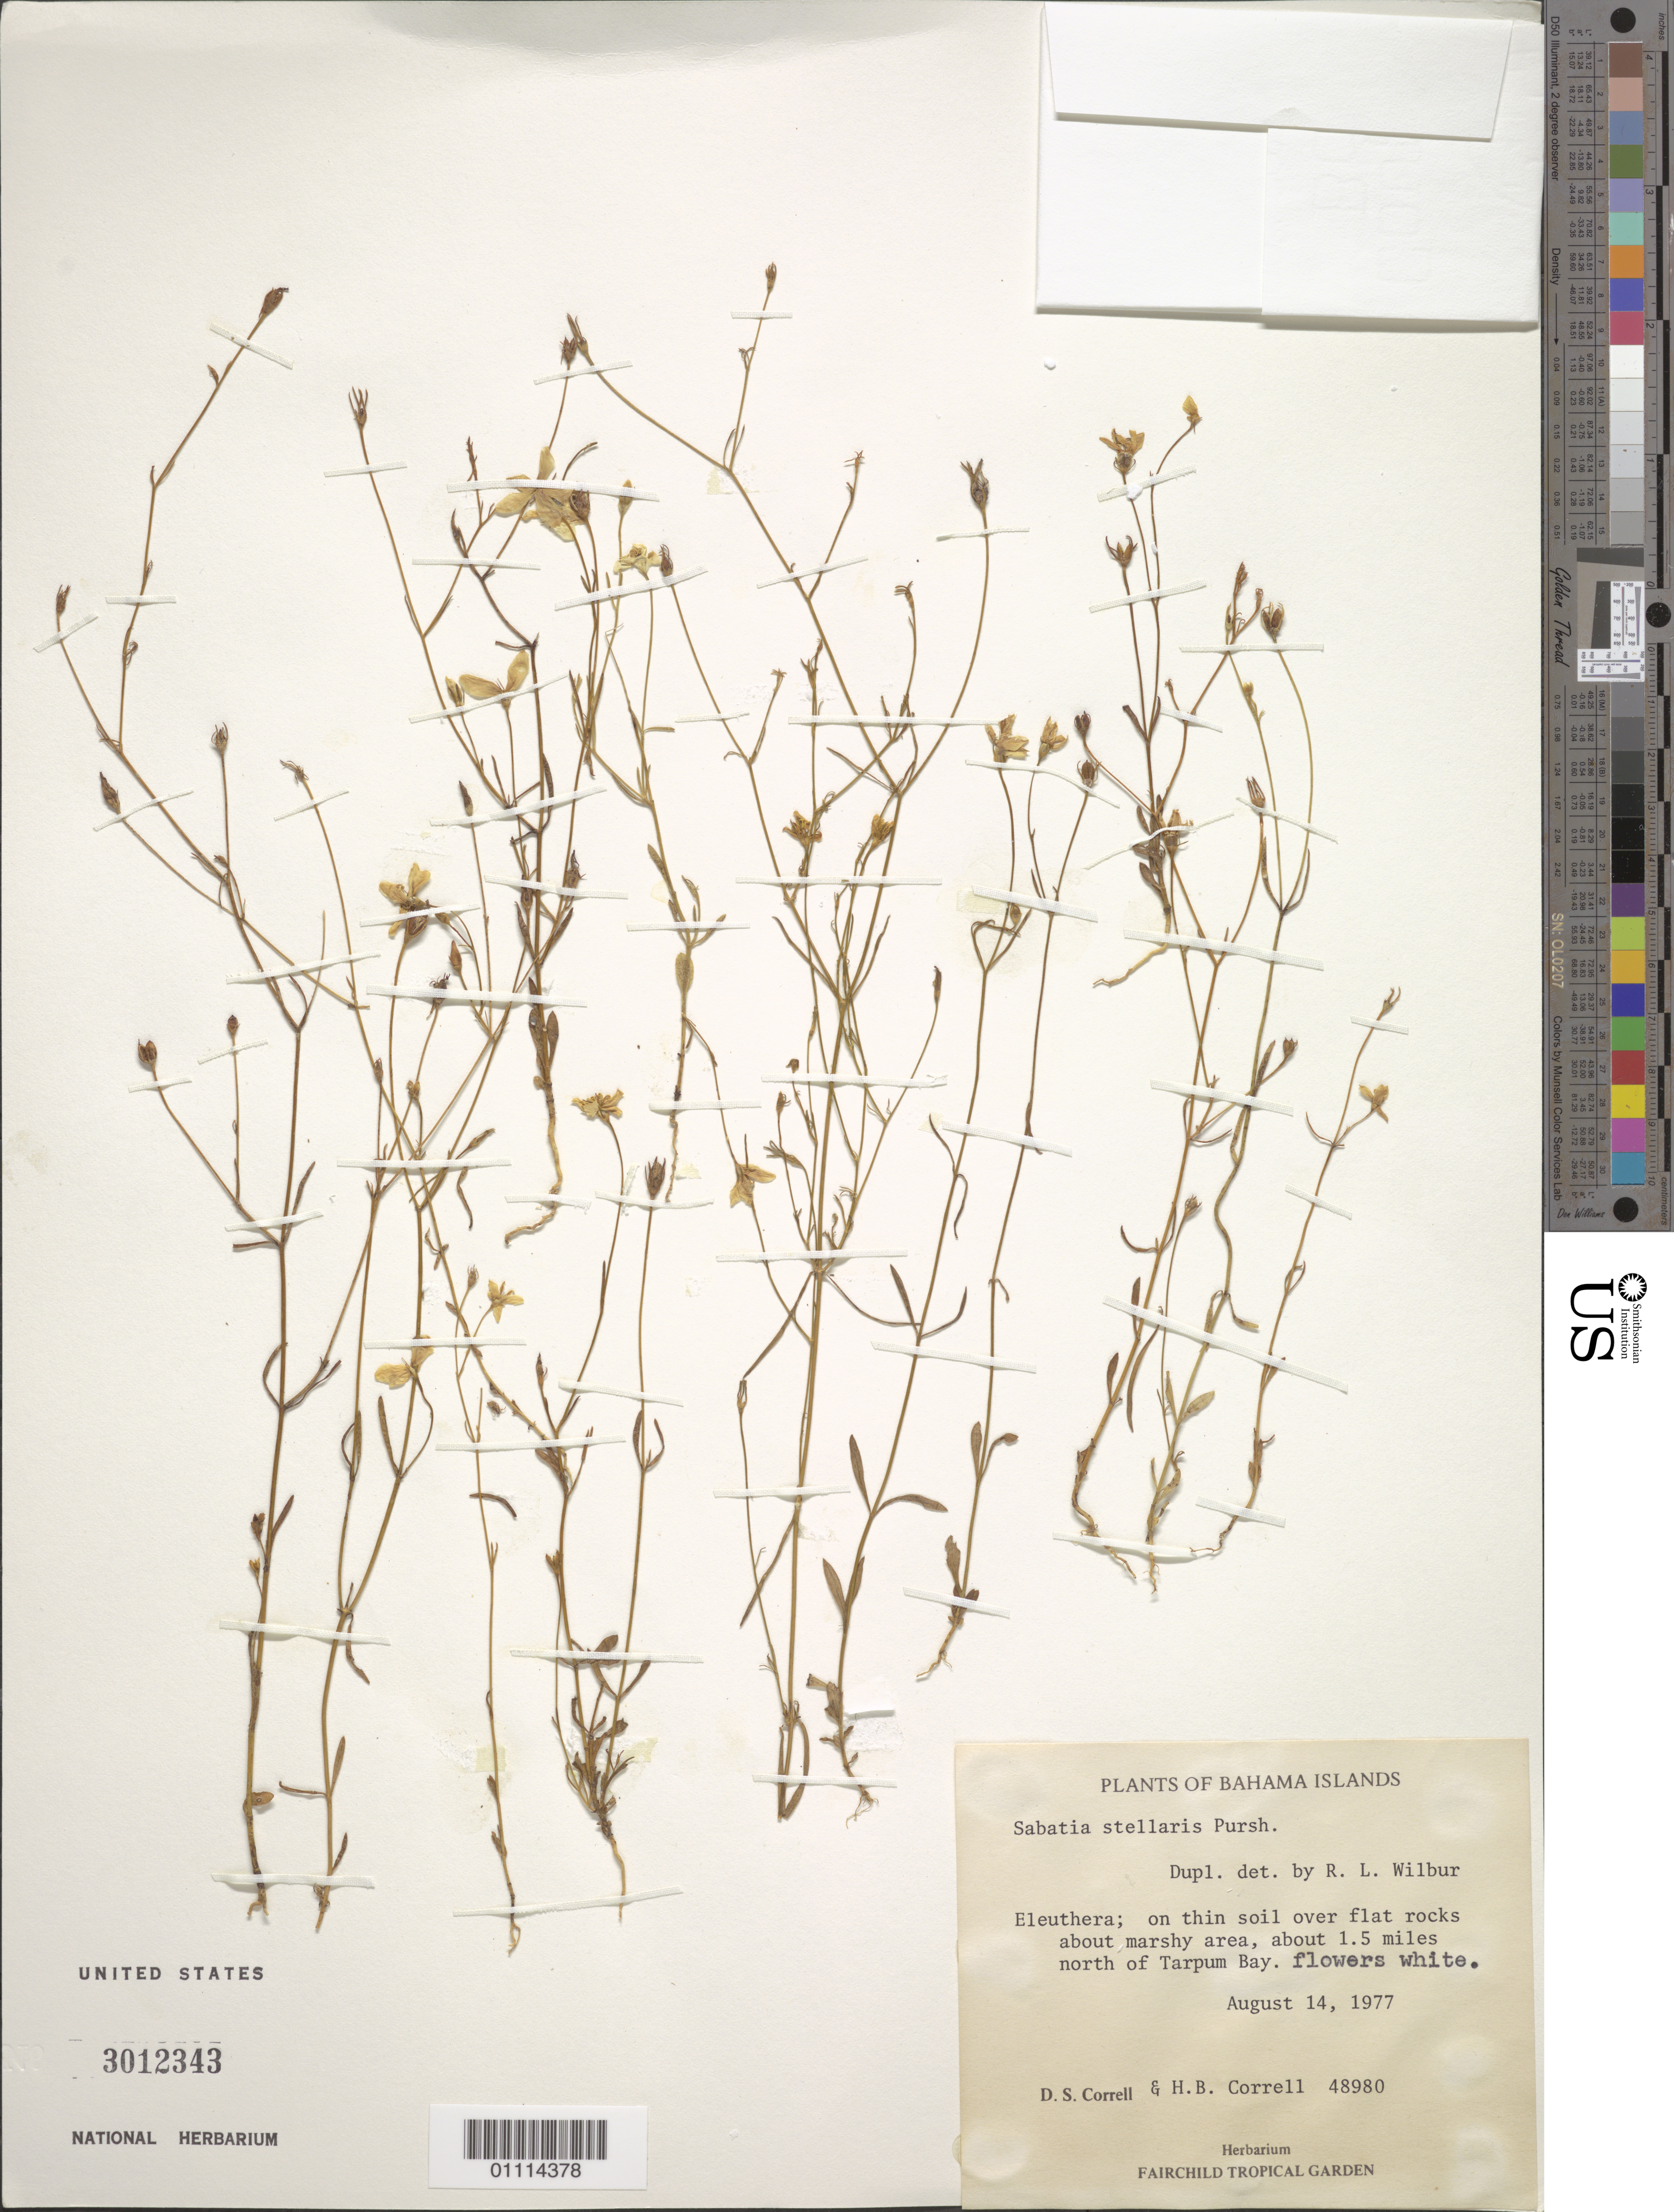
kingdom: Plantae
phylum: Tracheophyta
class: Magnoliopsida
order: Gentianales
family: Gentianaceae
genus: Sabatia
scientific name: Sabatia stellaris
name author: Pursh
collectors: D. S. Correll & H. Correll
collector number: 48980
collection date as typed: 14 Aug 1977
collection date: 1977-08-14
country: Bahamas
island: Eleuthera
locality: Eleuthera; on thin soil over flat rocks about marshy area, about 1.5 miles N of Tarpum Bay.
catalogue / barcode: US 3012343